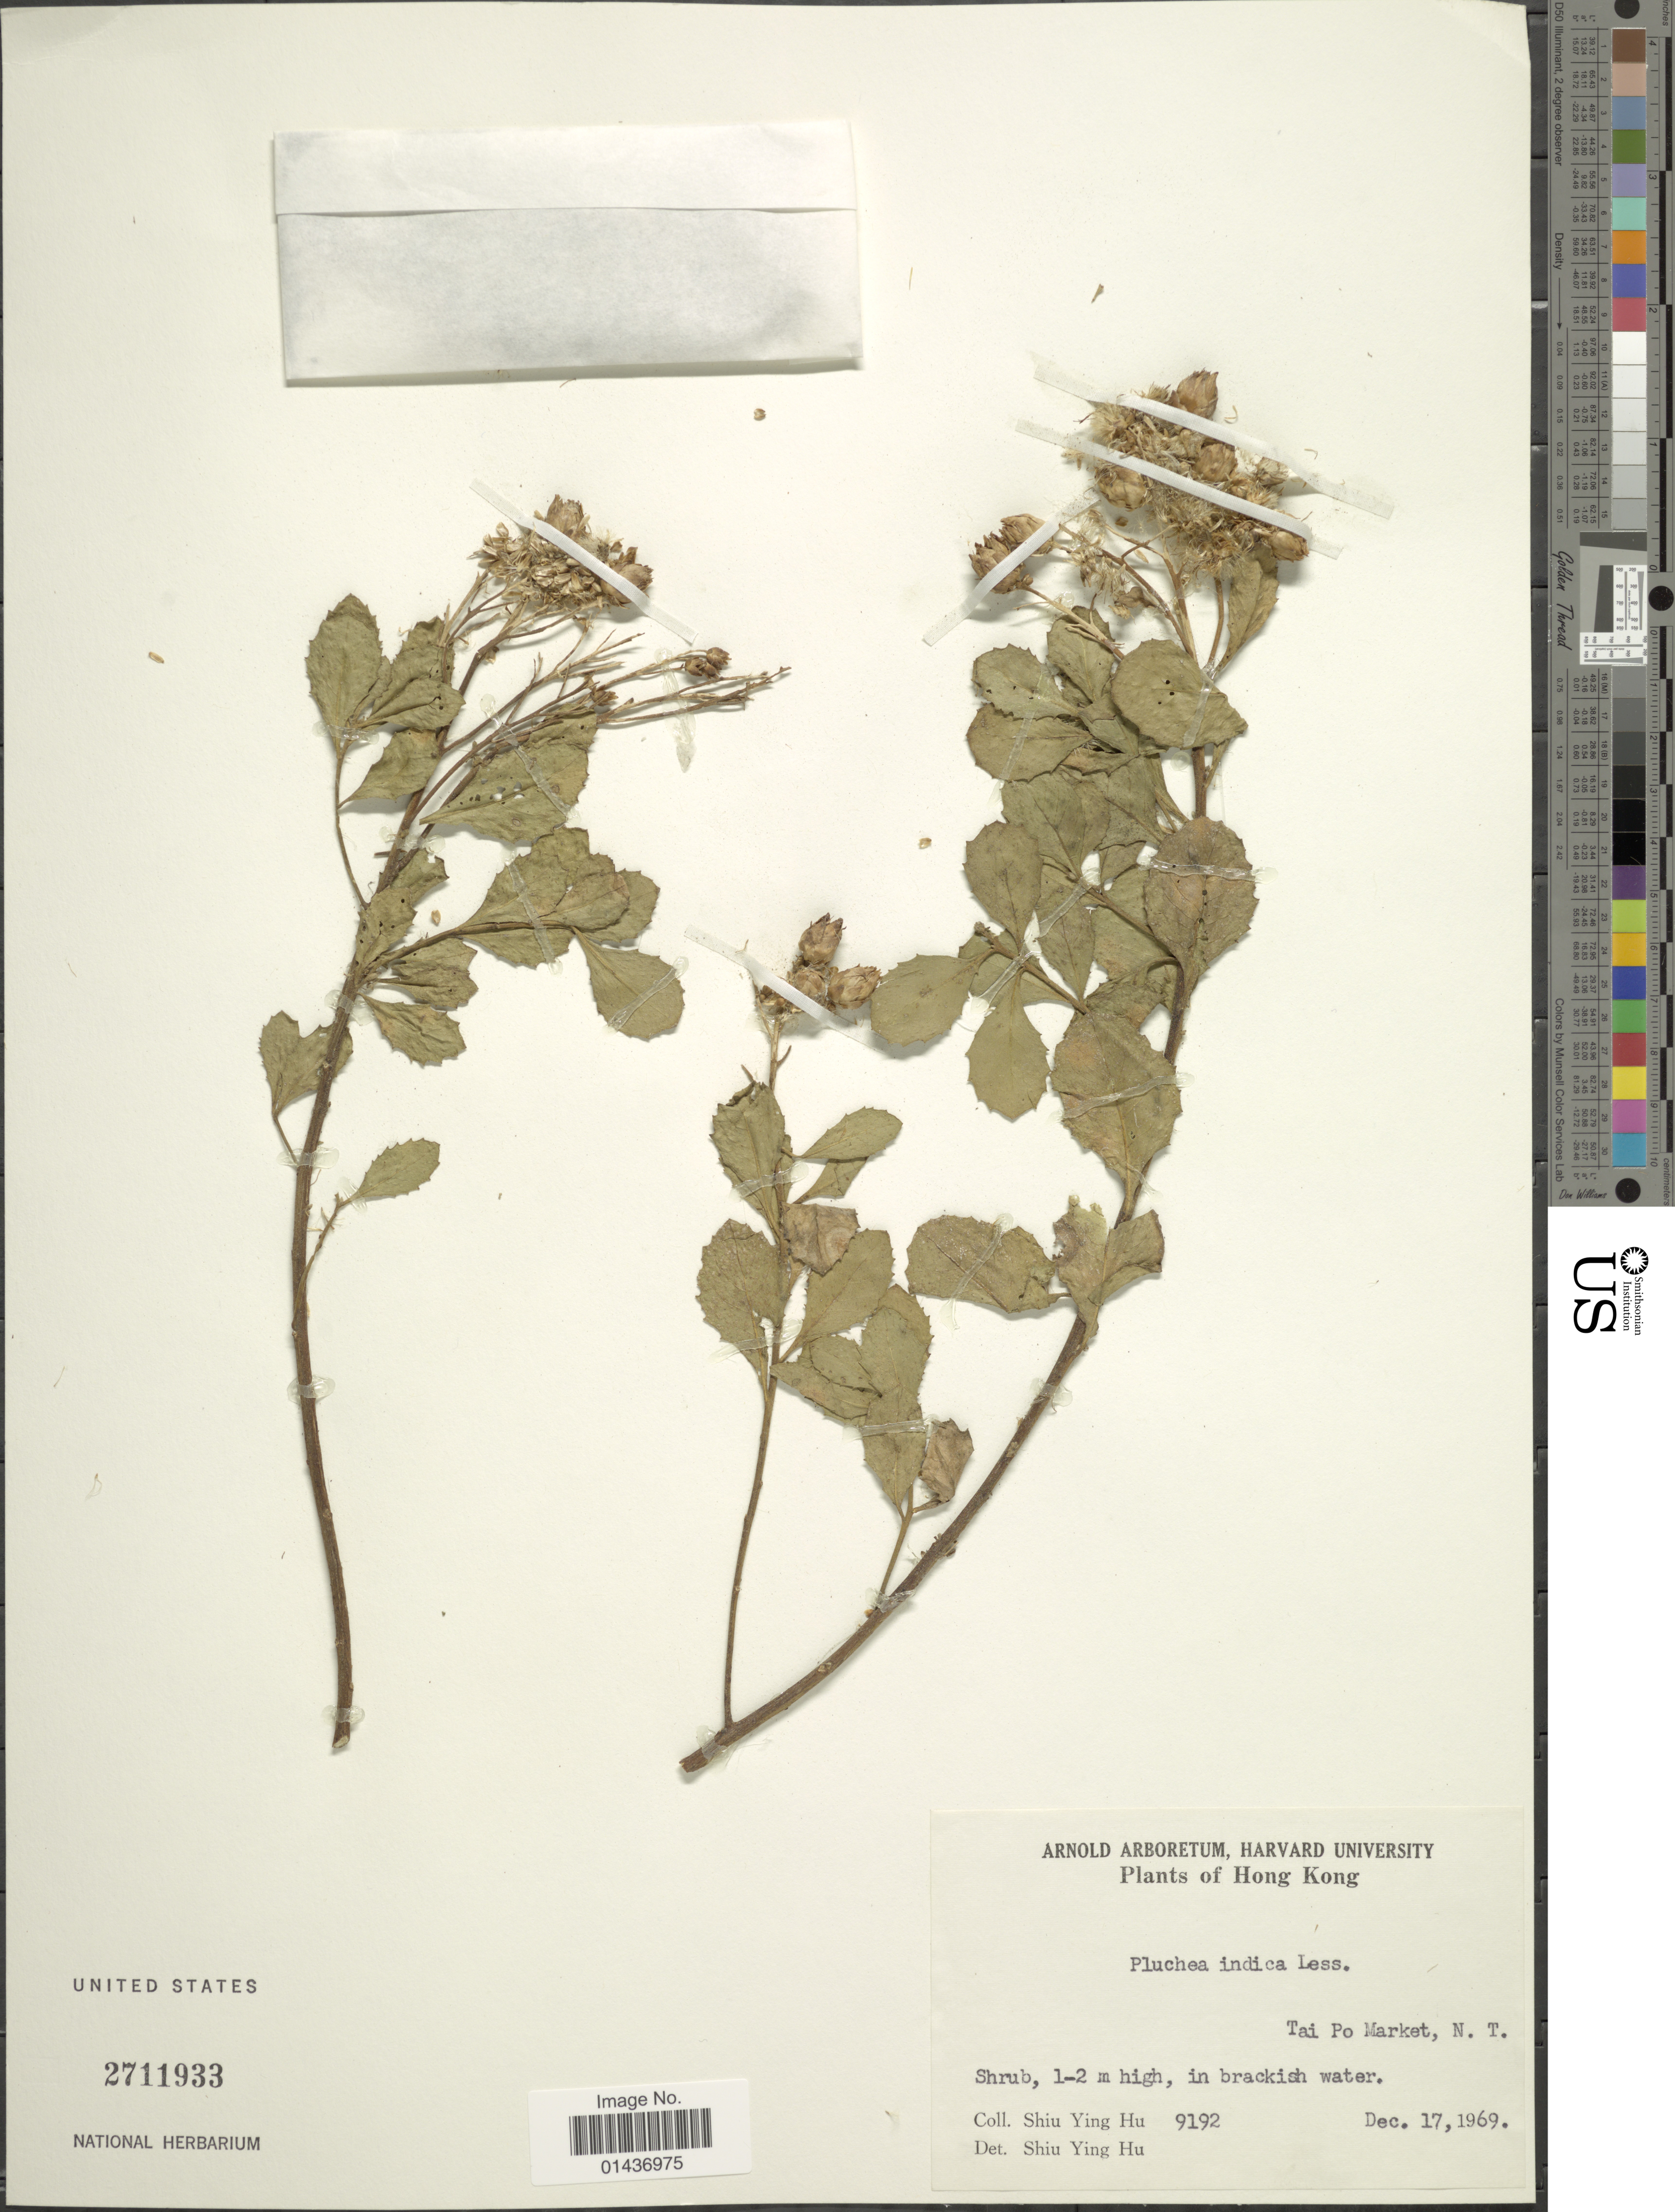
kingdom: Plantae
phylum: Tracheophyta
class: Magnoliopsida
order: Asterales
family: Asteraceae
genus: Pluchea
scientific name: Pluchea indica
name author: (L.) Less.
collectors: S. Y. Hu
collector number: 9192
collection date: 1969-12-17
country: China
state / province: Hong Kong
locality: Tai Po Market, N. T.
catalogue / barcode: US 2711933